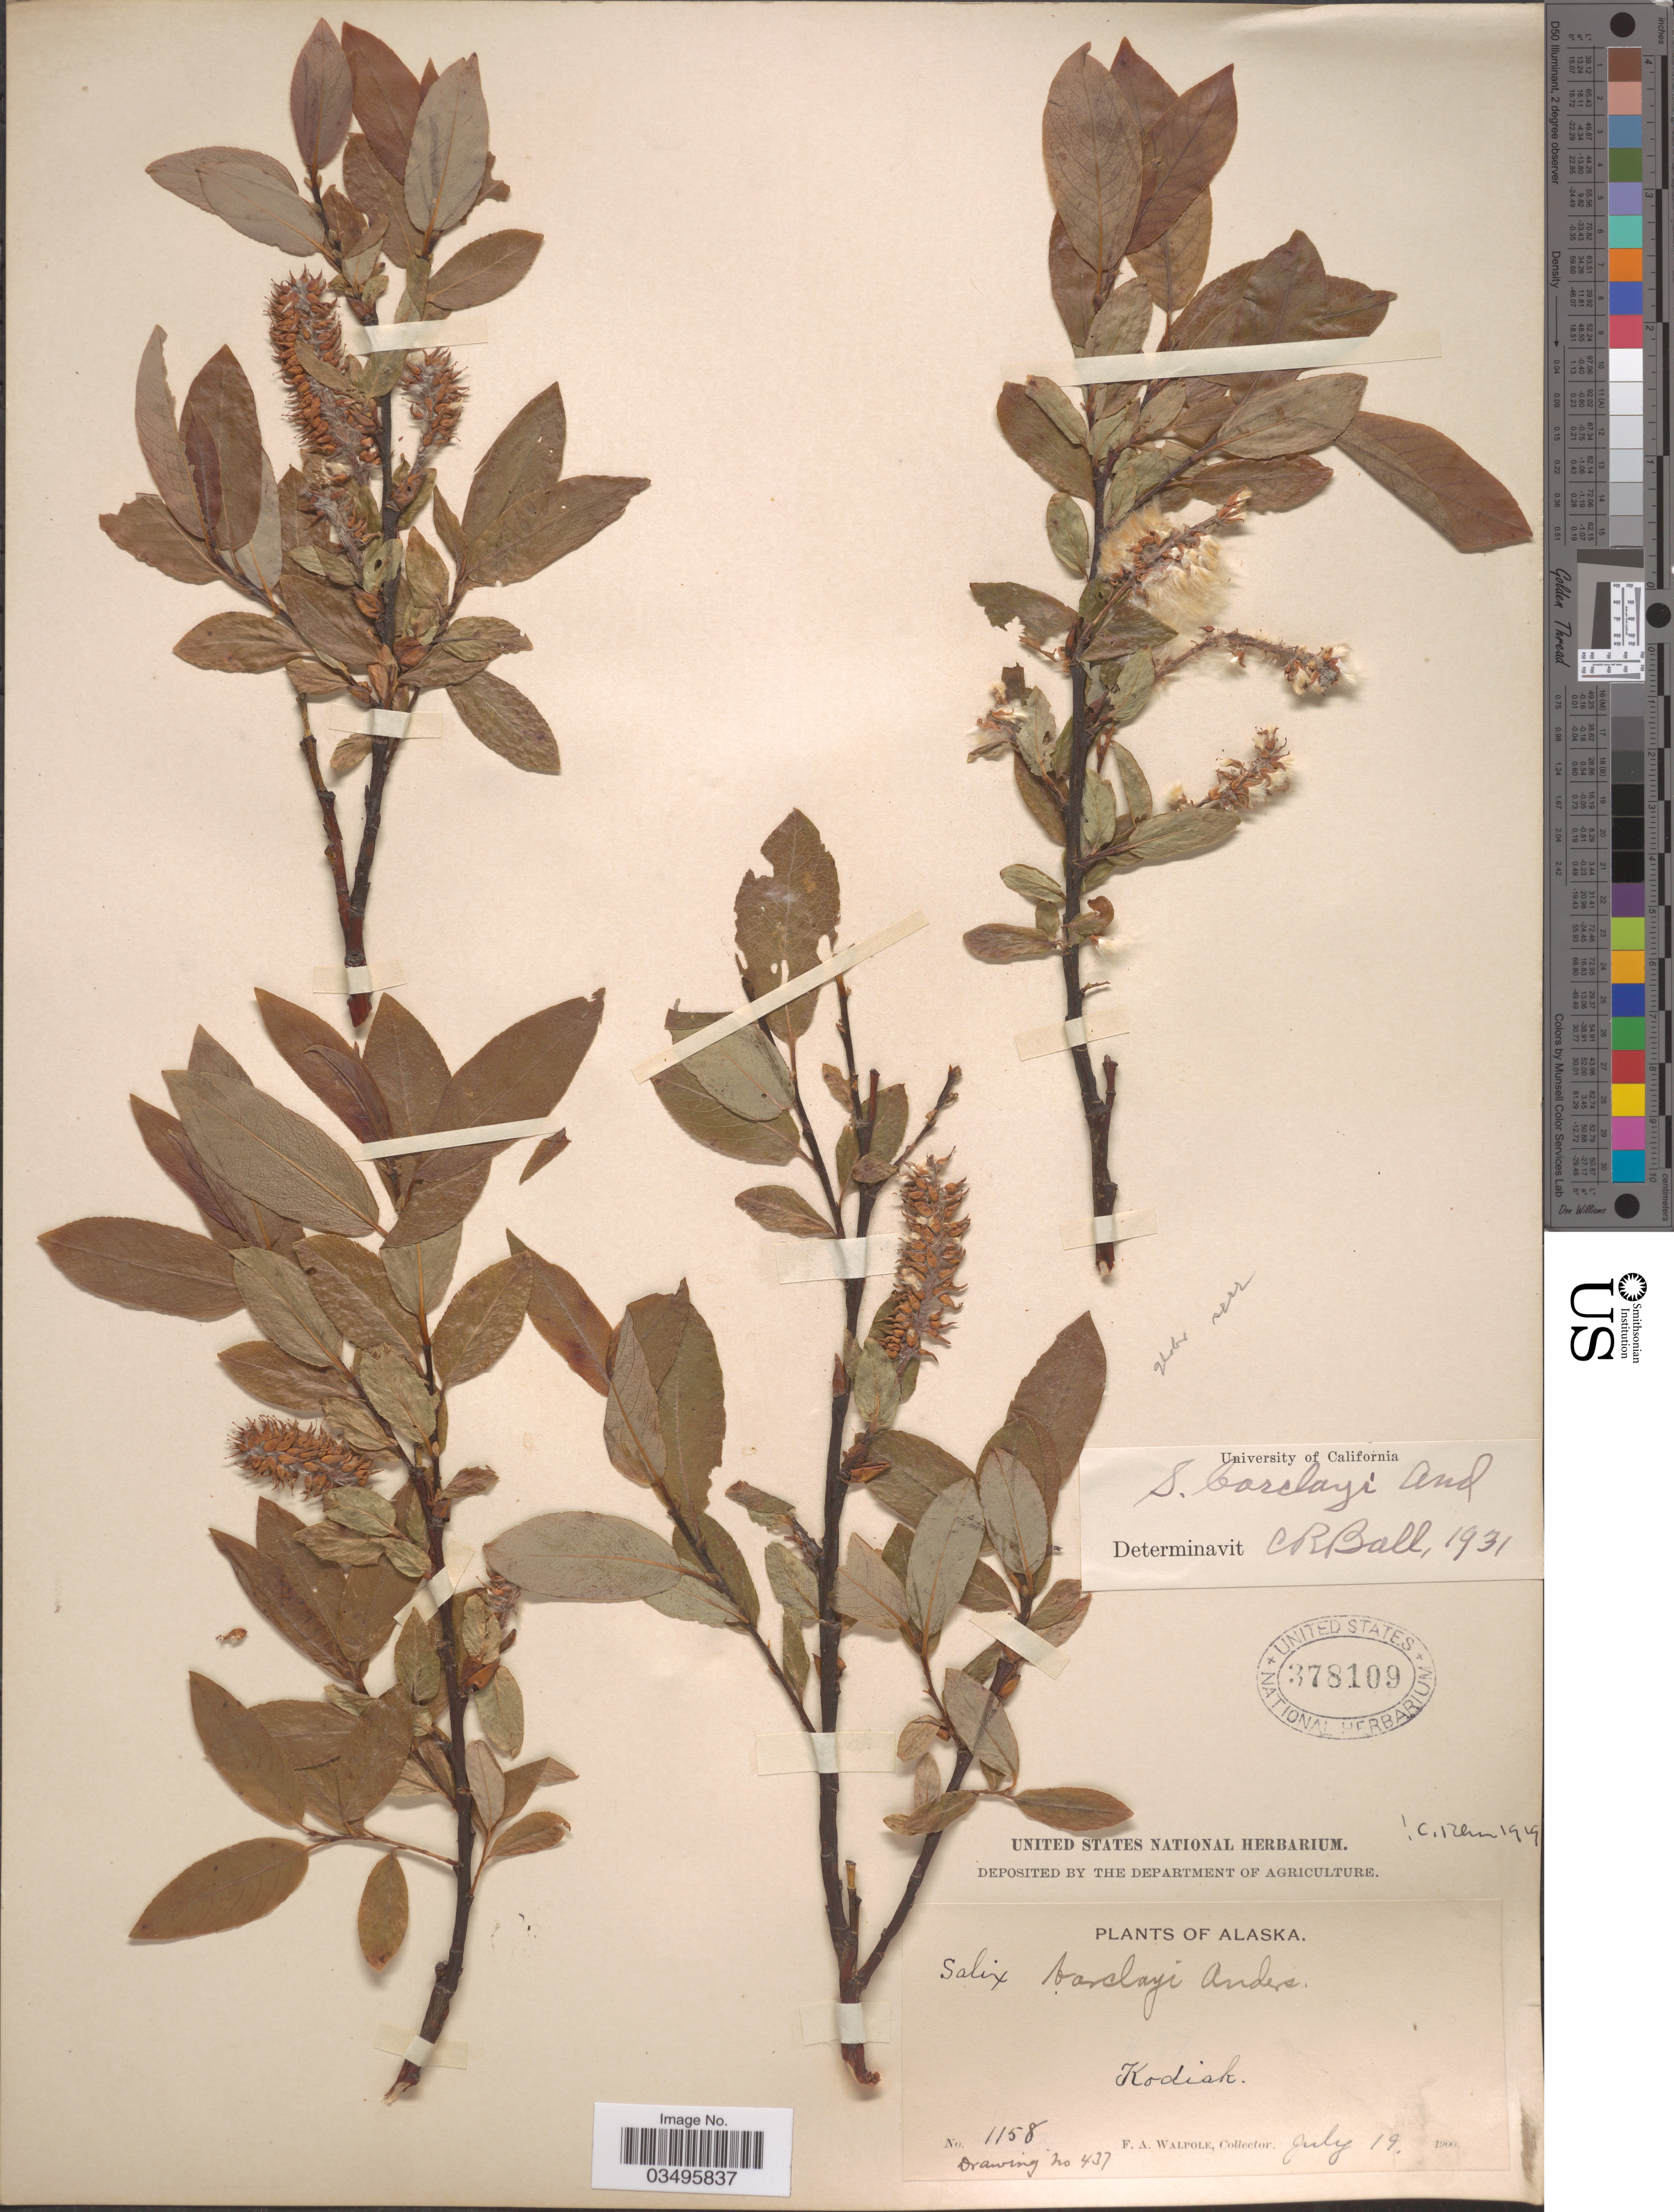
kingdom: Plantae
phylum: Tracheophyta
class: Magnoliopsida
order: Malpighiales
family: Salicaceae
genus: Salix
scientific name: Salix barclayi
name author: Andersson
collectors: F. Walpole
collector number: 1158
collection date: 1900-07-19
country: United States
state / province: Alaska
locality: Kodiak.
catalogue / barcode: US 378109